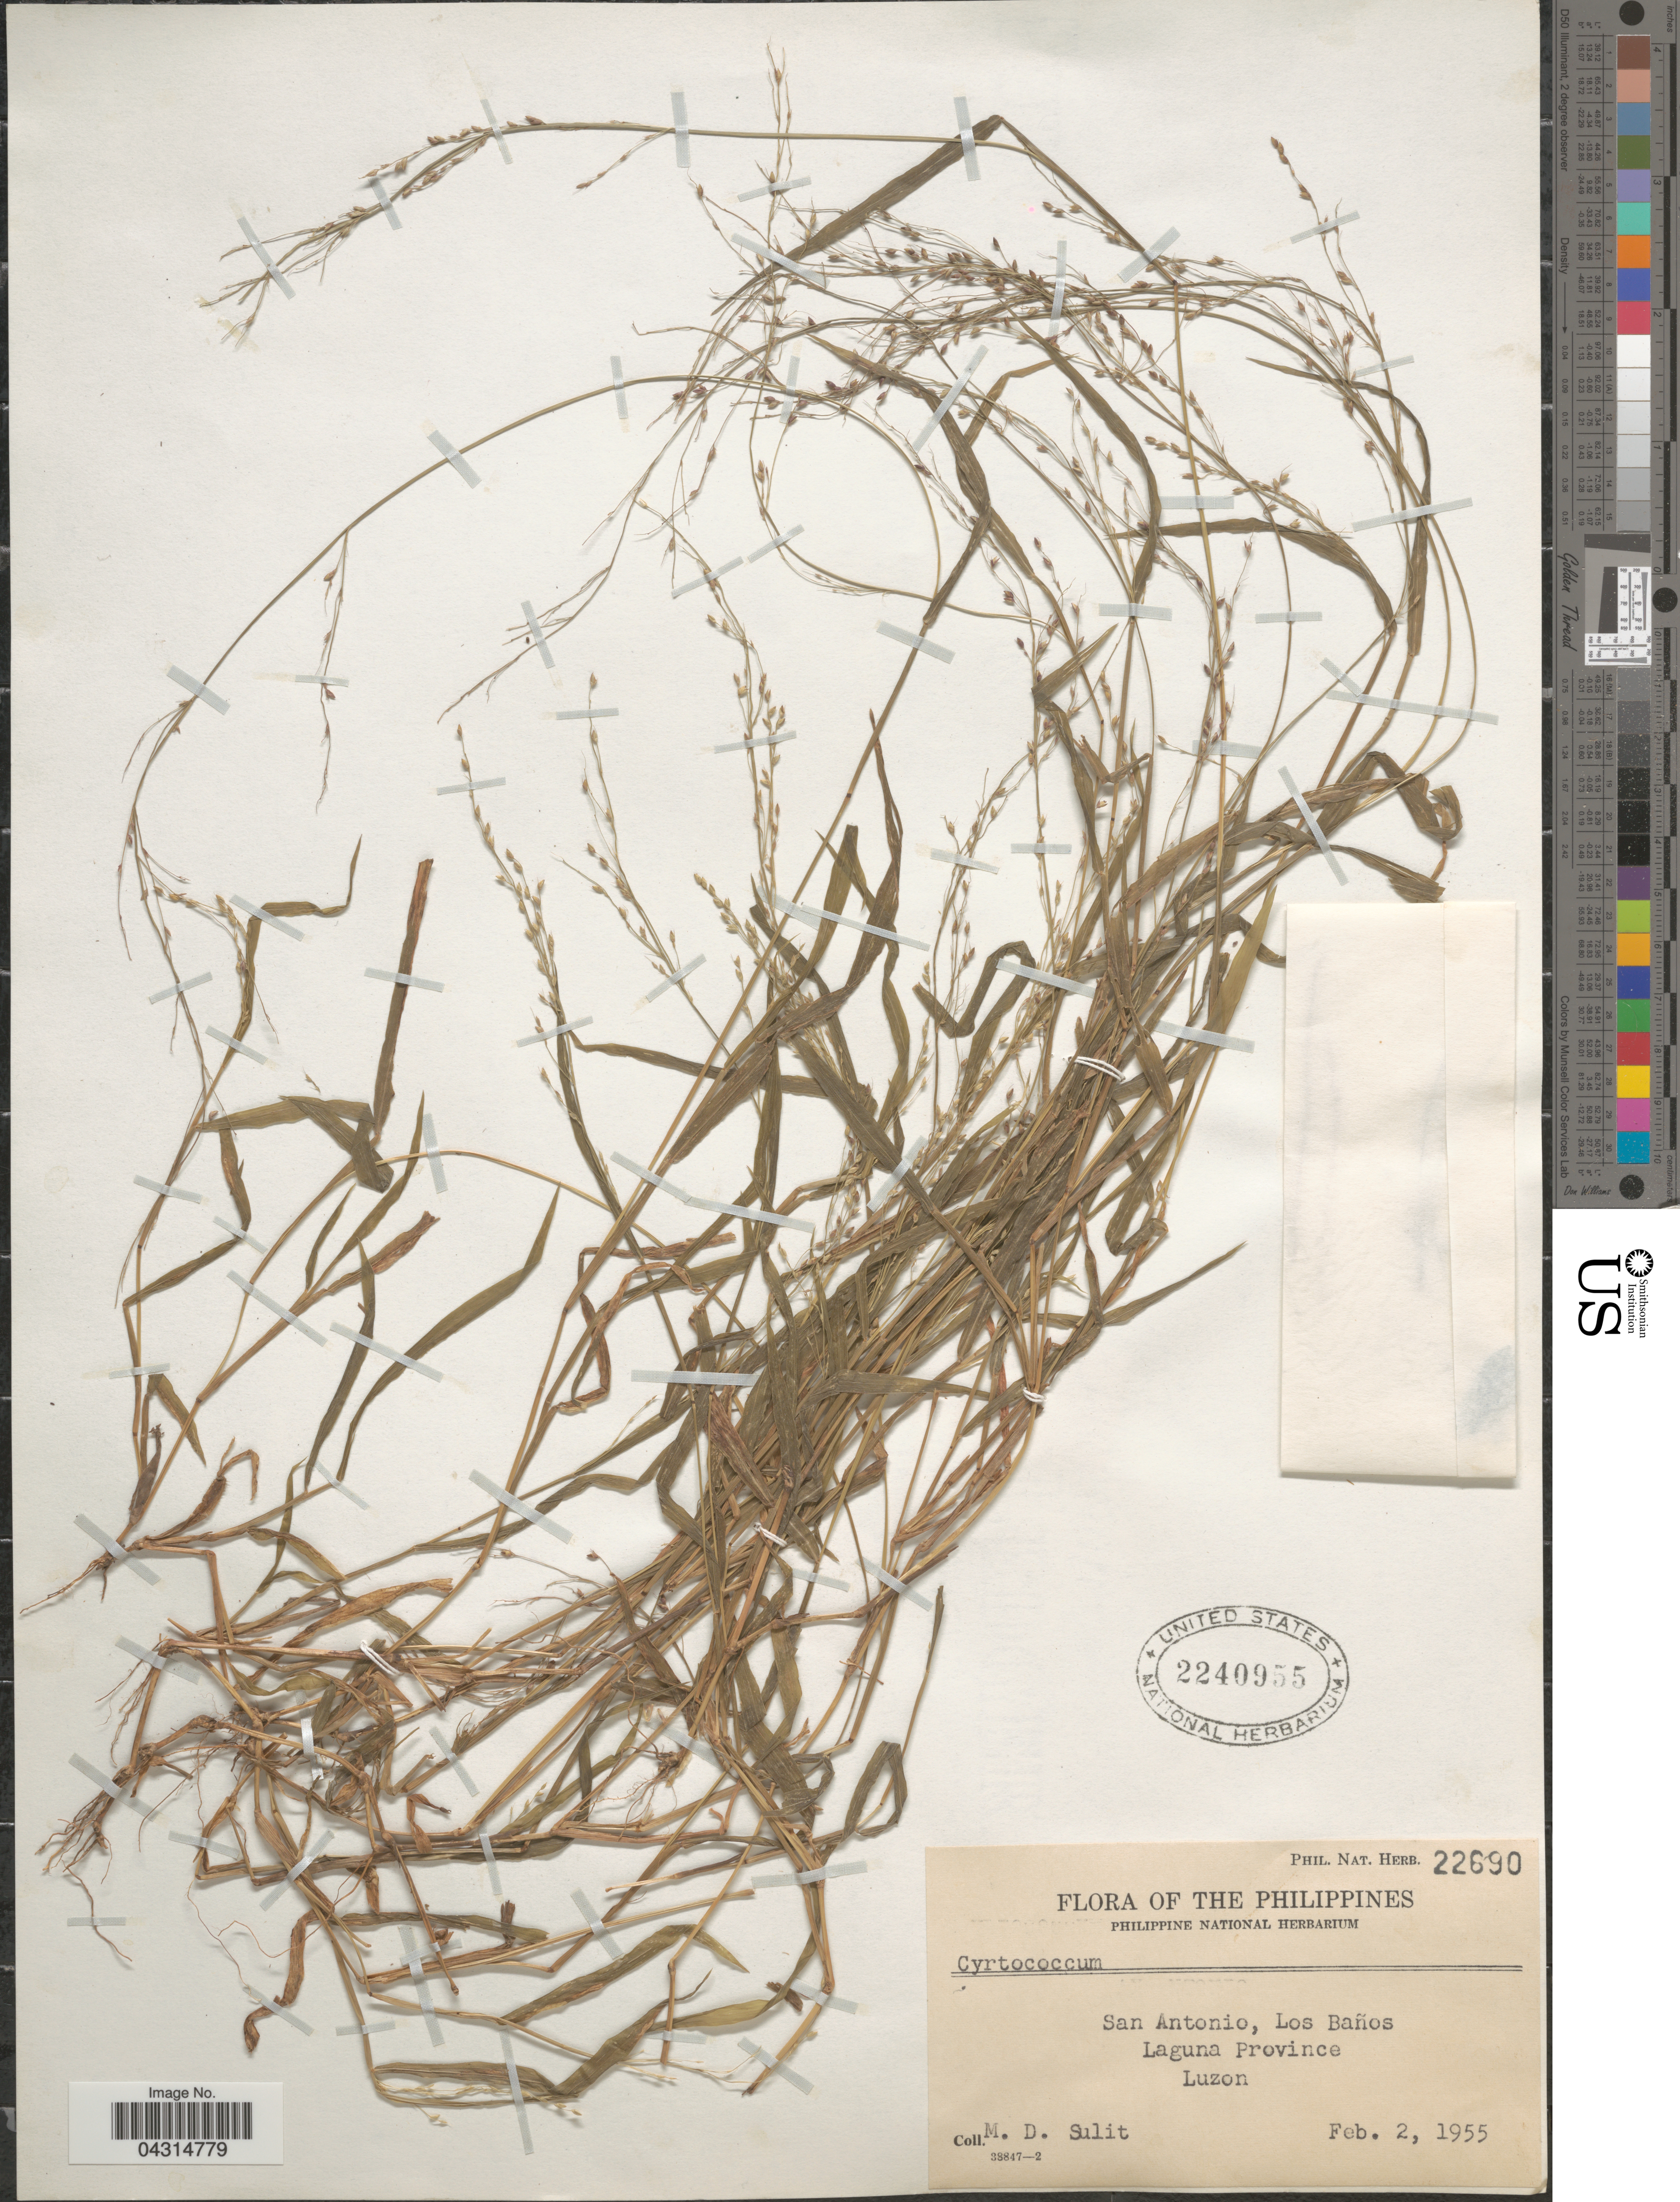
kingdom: Plantae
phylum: Tracheophyta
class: Liliopsida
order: Poales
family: Poaceae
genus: Cyrtococcum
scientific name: Cyrtococcum sp.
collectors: M. Sulit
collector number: Phil. Nat. Herb. 22690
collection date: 1955-02-02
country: Philippines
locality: San Antonio, Los Baños Laguna Province. Luzon.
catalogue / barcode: US 2240955